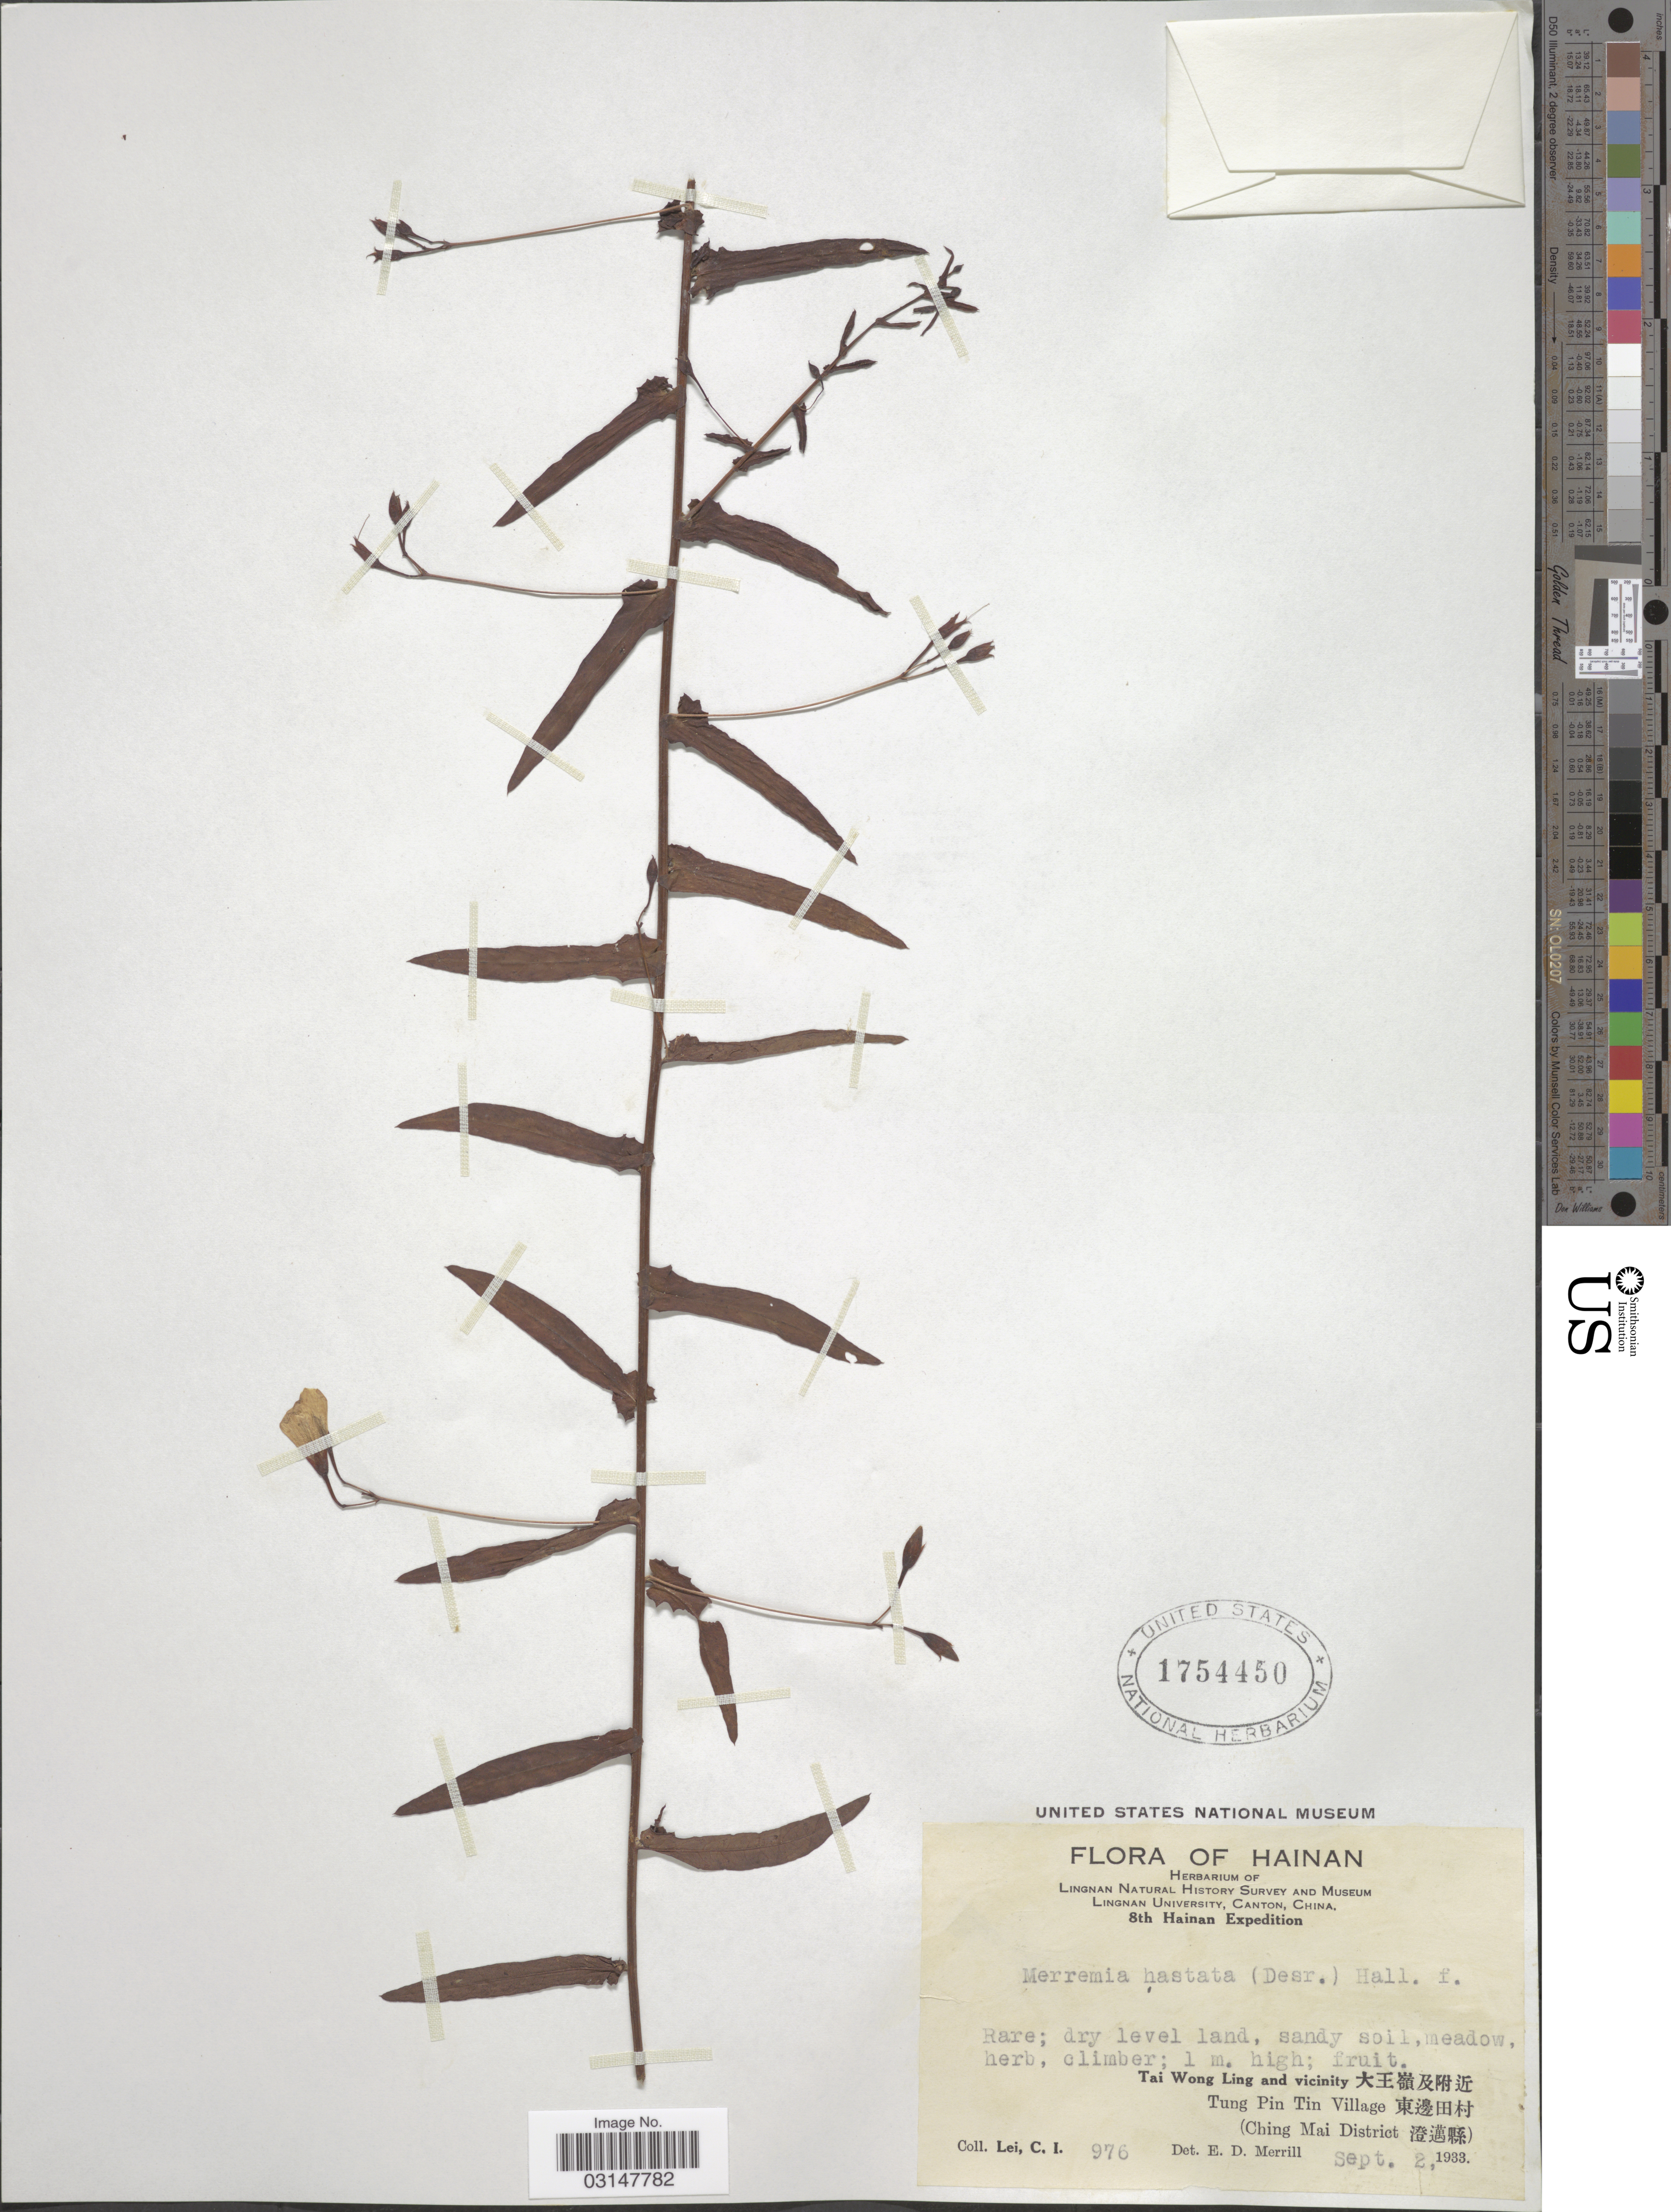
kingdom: Plantae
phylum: Tracheophyta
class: Magnoliopsida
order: Solanales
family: Convolvulaceae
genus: Xenostegia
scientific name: Xenostegia tridentata subsp. hastata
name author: (Ooststr.) Parmar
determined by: Strong, Mark T., (BOT), Smithsonian Institution - National Museum of Natural History (UNITED STATES)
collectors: C. I. Lei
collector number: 976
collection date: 1933-09-02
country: China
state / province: Hainan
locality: Tai Wong Ling and vicinity X. Tung Pin Tin Village X. (Ching Mai District X).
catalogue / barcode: US 1754450